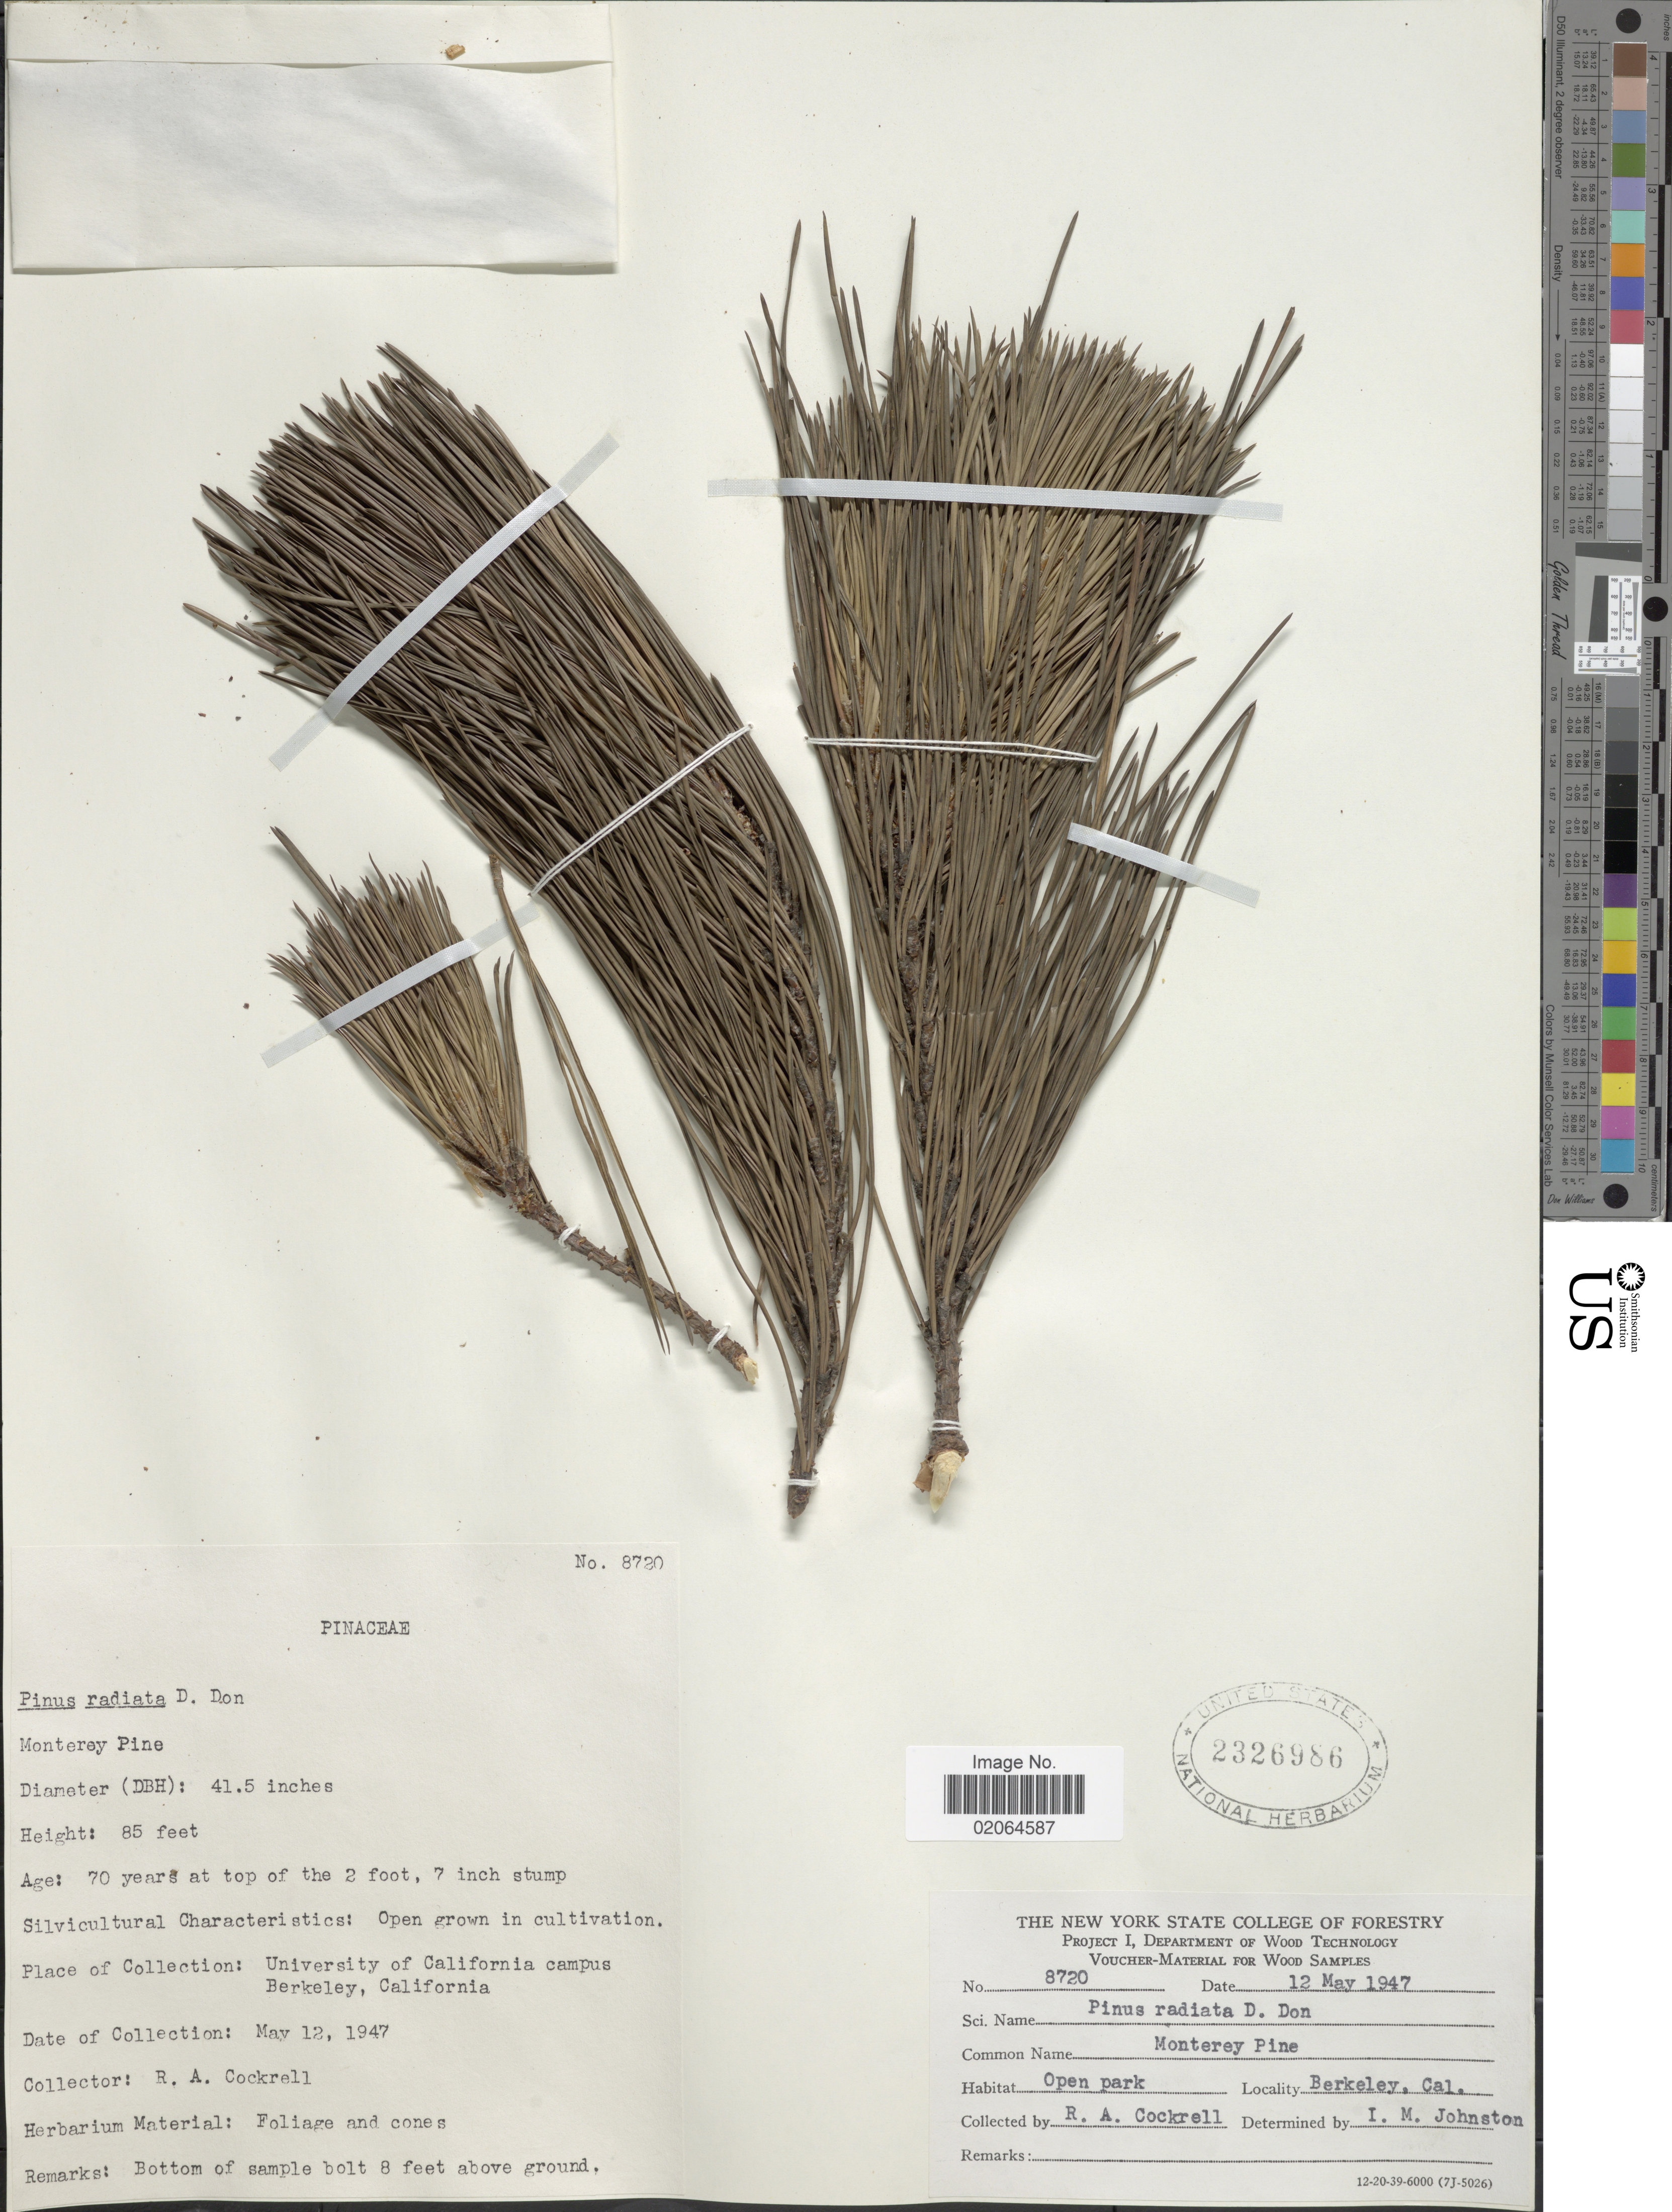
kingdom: Plantae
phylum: Tracheophyta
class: Pinopsida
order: Pinales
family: Pinaceae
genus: Pinus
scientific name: Pinus radiata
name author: D. Don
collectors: R. Cockrell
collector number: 8720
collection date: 1947-05-12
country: United States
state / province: California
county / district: Alameda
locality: Monterey Pine. Berkeley Cal. University of California campus Berkeley, California.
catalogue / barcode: US 2326986